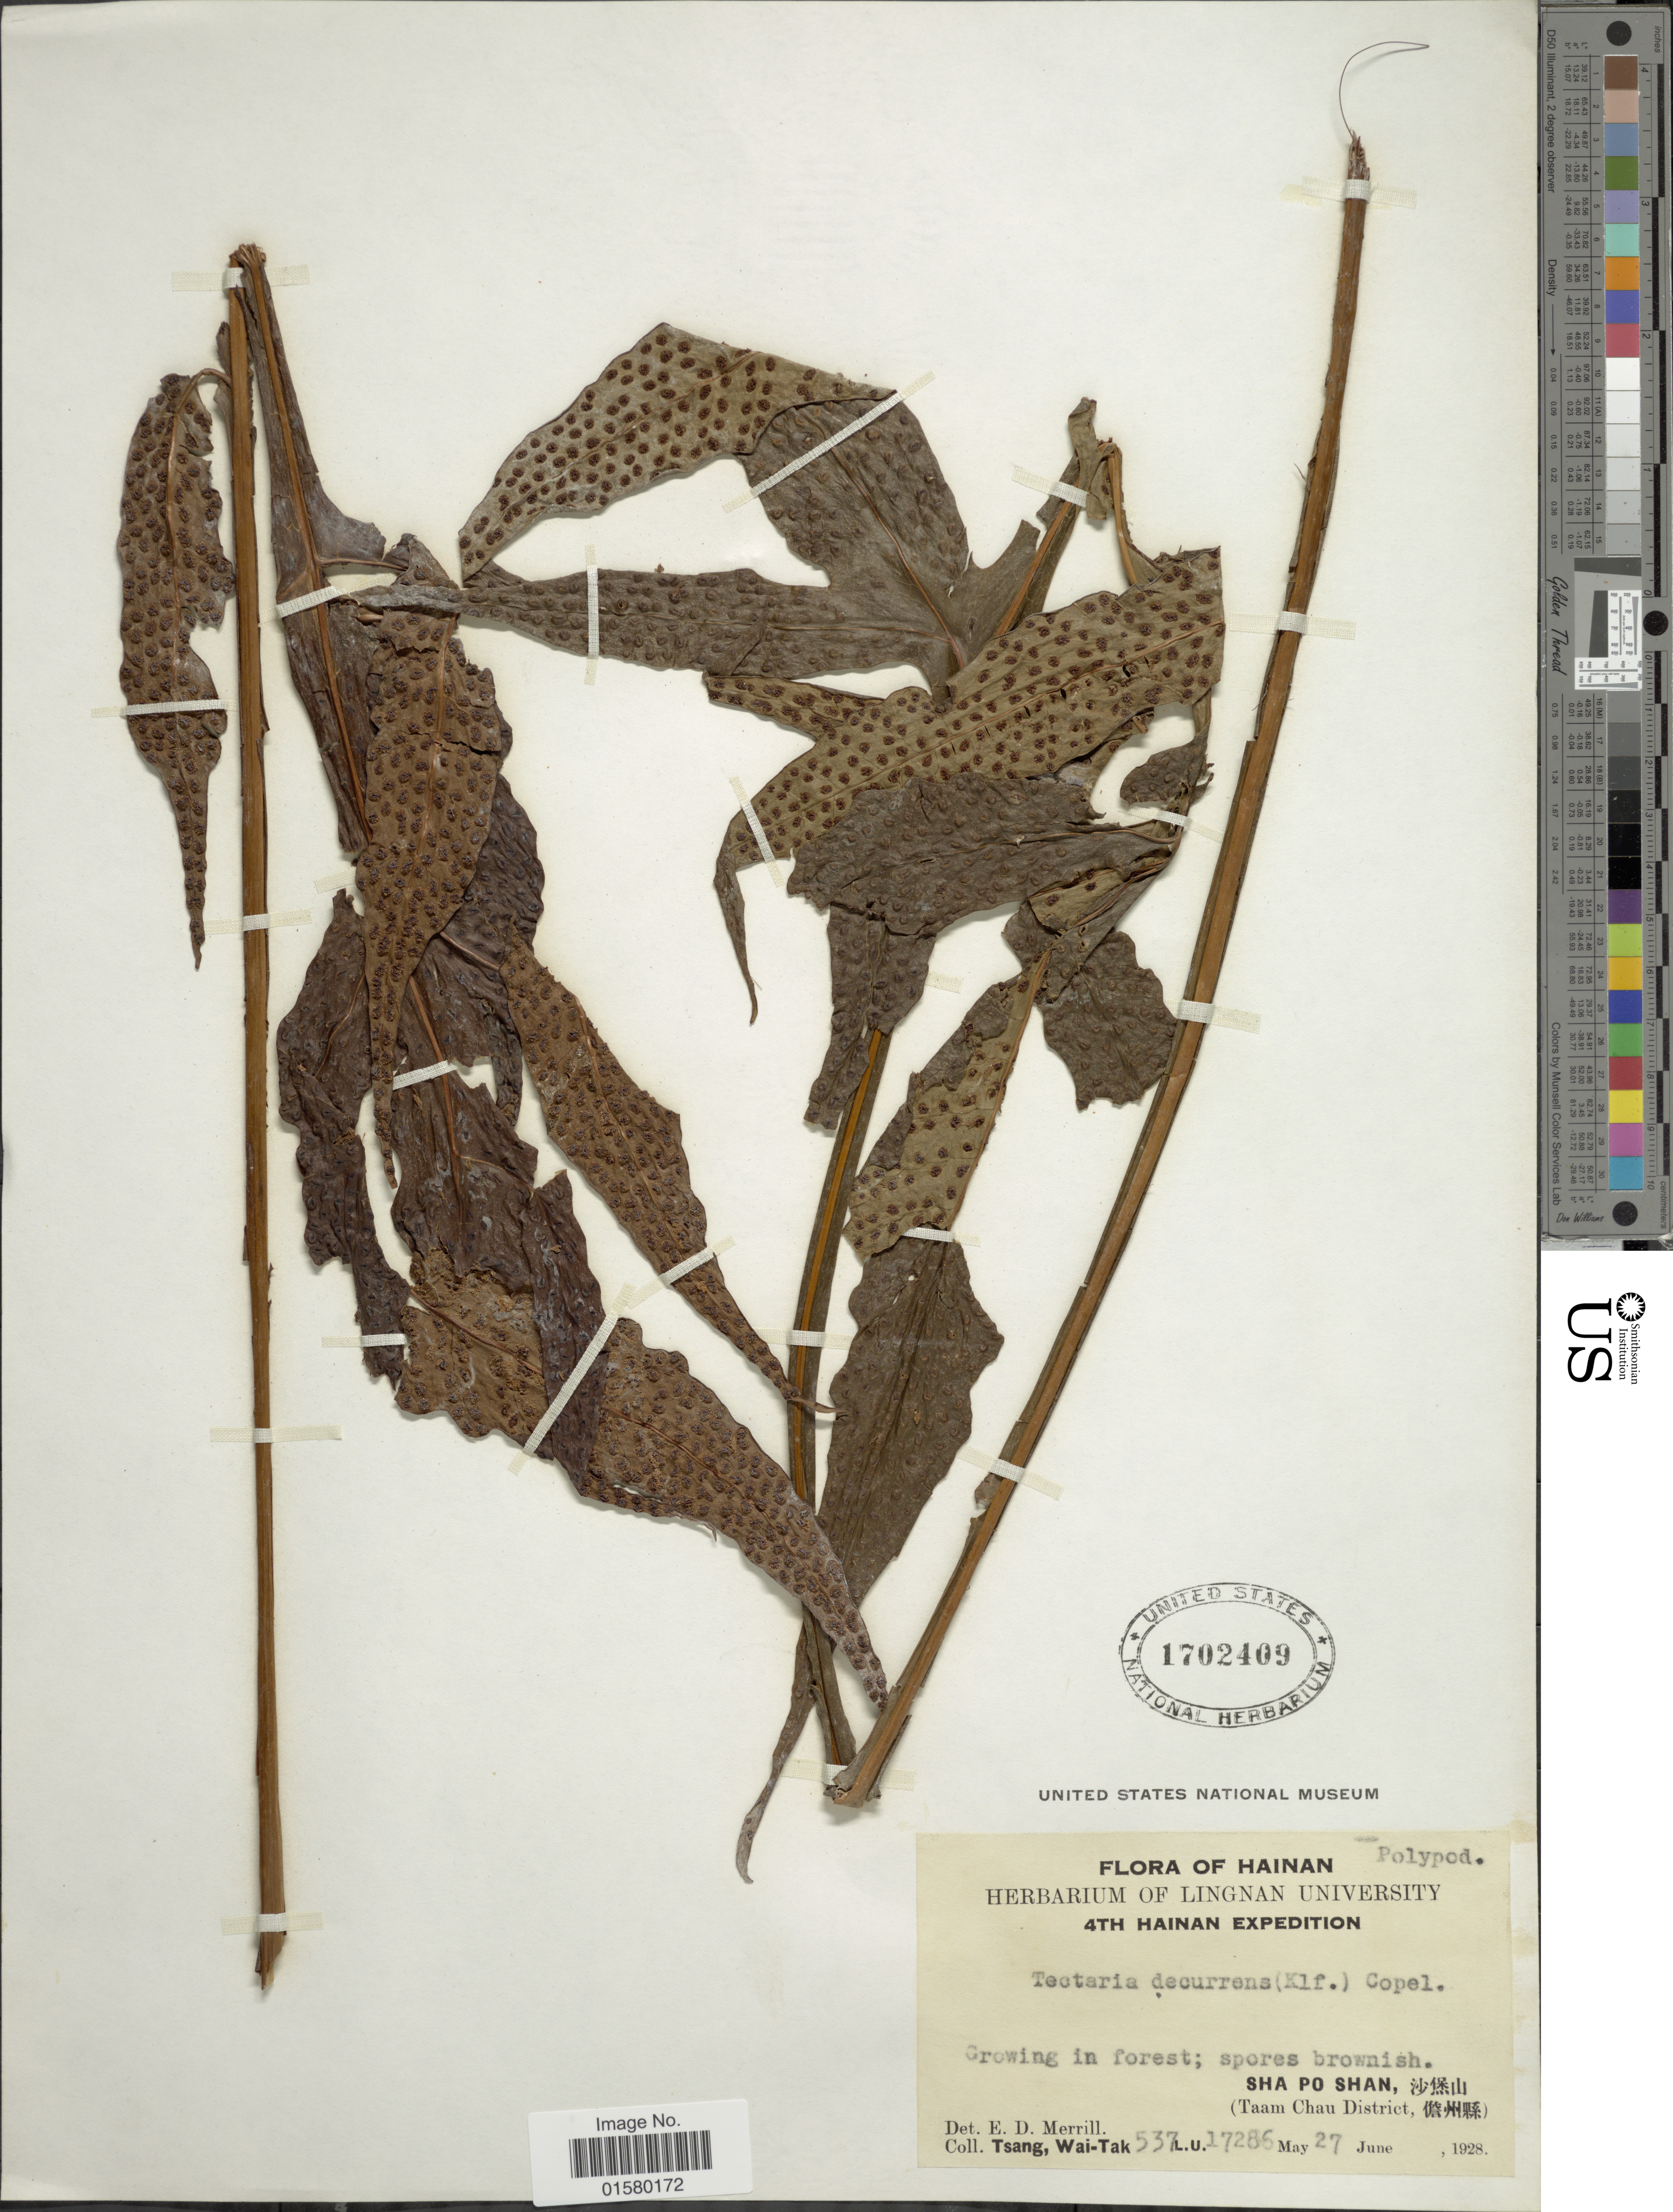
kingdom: Plantae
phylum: Tracheophyta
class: Polypodiopsida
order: Polypodiales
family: Tectariaceae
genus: Tectaria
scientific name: Tectaria decurrens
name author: (Presel.) Copel. in Elmer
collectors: W. T. Tsang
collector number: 537/L.U.17286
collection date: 1928-05-27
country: China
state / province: Hainan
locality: Sha Po Shan, Taam Chau District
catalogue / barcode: US 1702409